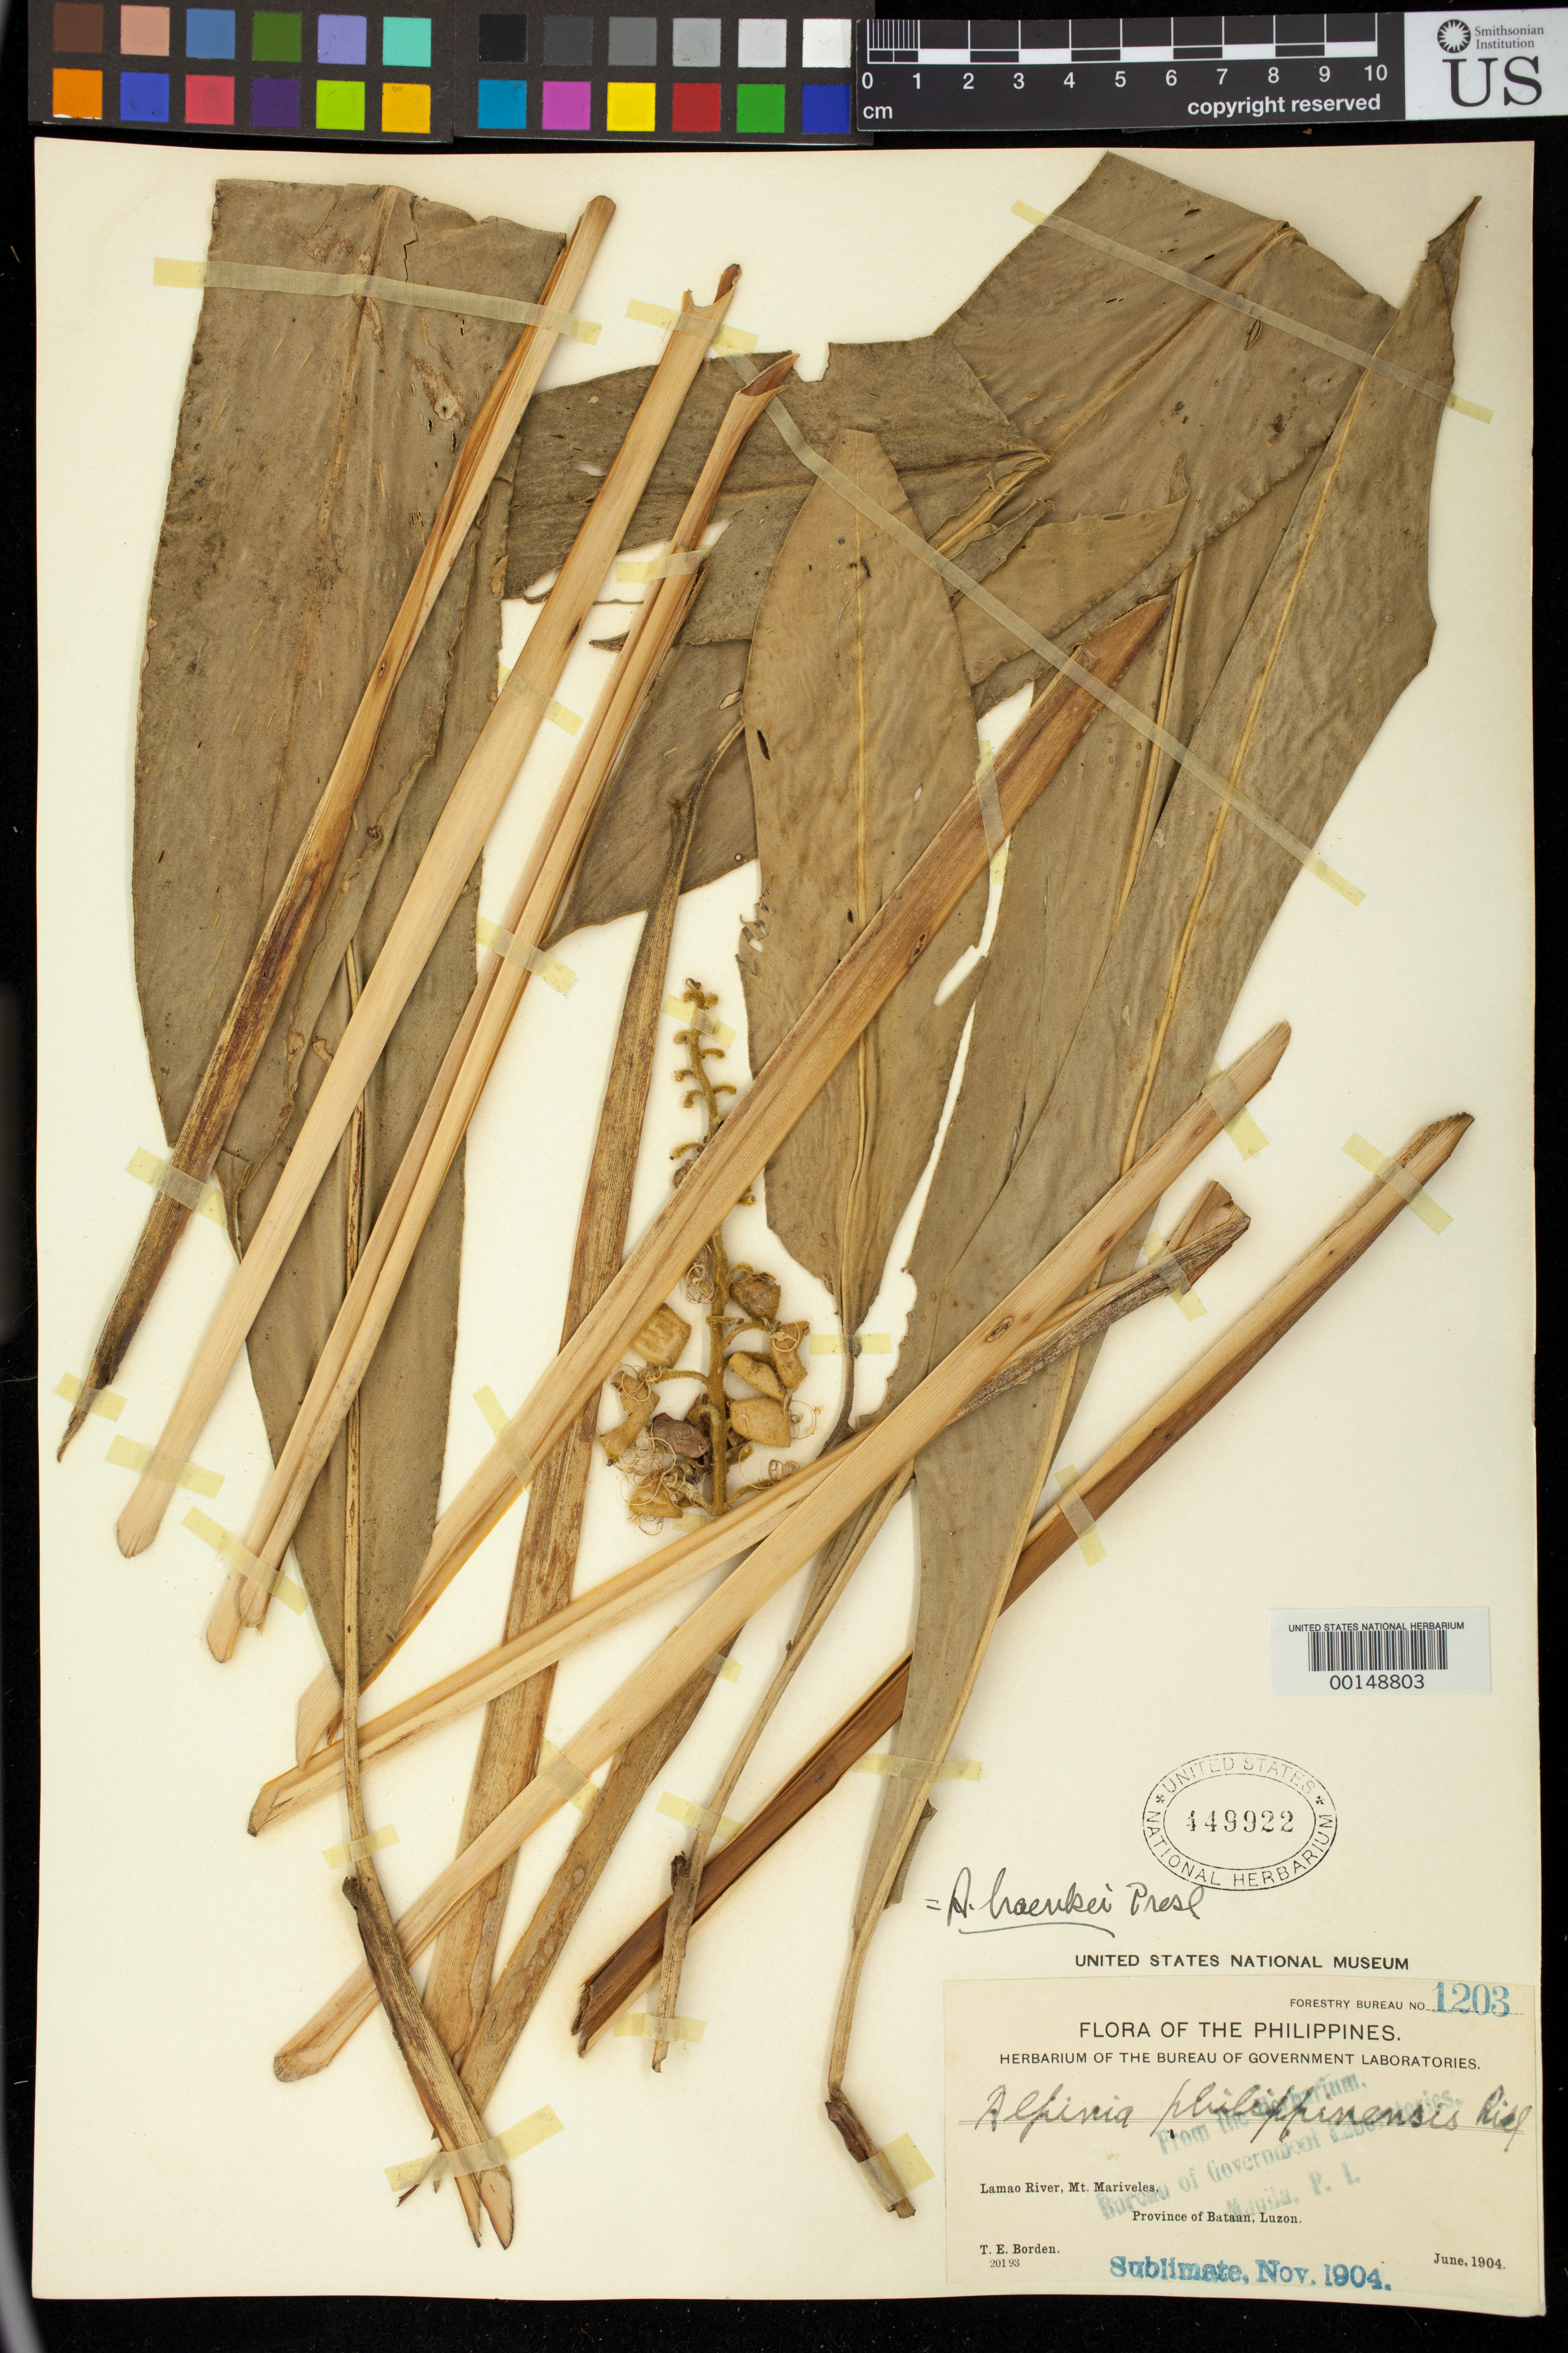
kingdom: Plantae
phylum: Tracheophyta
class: Liliopsida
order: Zingiberales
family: Zingiberaceae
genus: Alpinia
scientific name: Alpinia philippinensis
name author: Ridl.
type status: Isosyntype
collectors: T. E. Borden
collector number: For. Bur. 1203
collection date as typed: Jun 1904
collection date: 1904-06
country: Philippines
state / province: Central Luzon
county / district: Bataan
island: Luzon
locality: Lamao River, Mt. Mariveles, Province of Bataan, Luzon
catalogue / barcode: US 449922